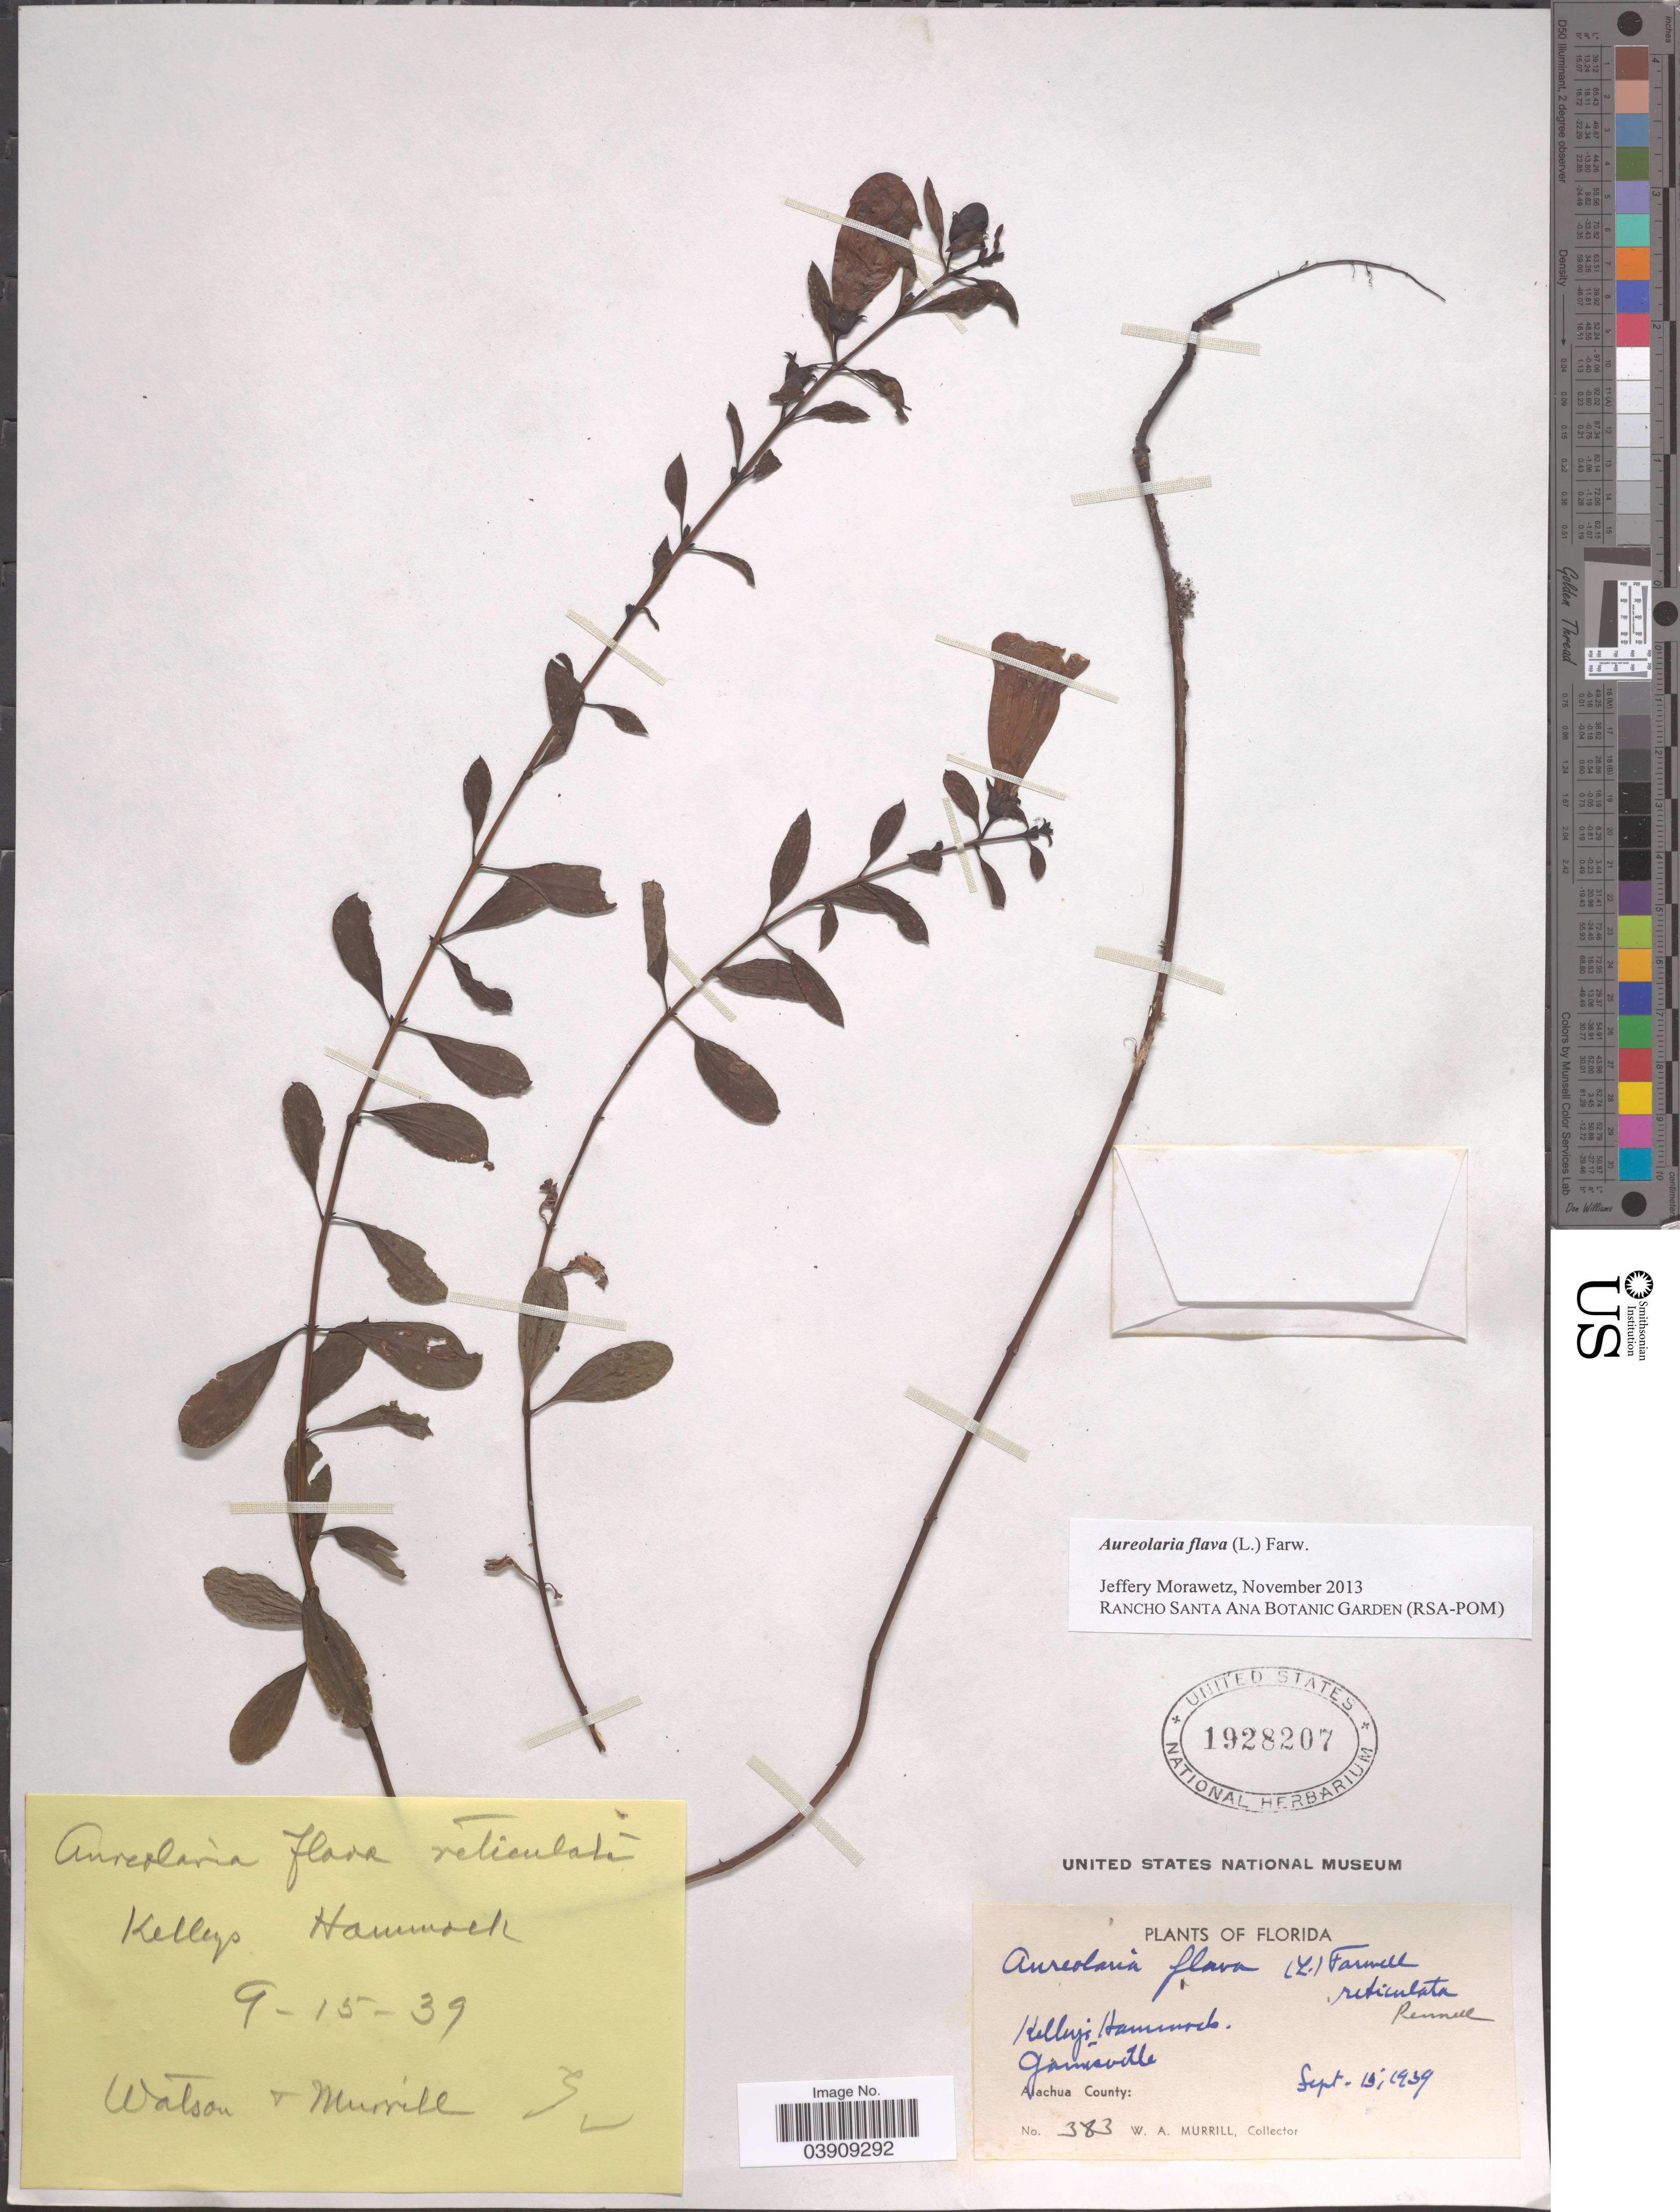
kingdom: Plantae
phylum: Tracheophyta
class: Magnoliopsida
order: Lamiales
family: Orobanchaceae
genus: Aureolaria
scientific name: Aureolaria flava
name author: (L.) Farw.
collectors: -- Watson & W. A. Murrill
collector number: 383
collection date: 1939-09-15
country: United States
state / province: Florida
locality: Kelley's Hammock. Gainesville. Alachua County.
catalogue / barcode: US 1928207